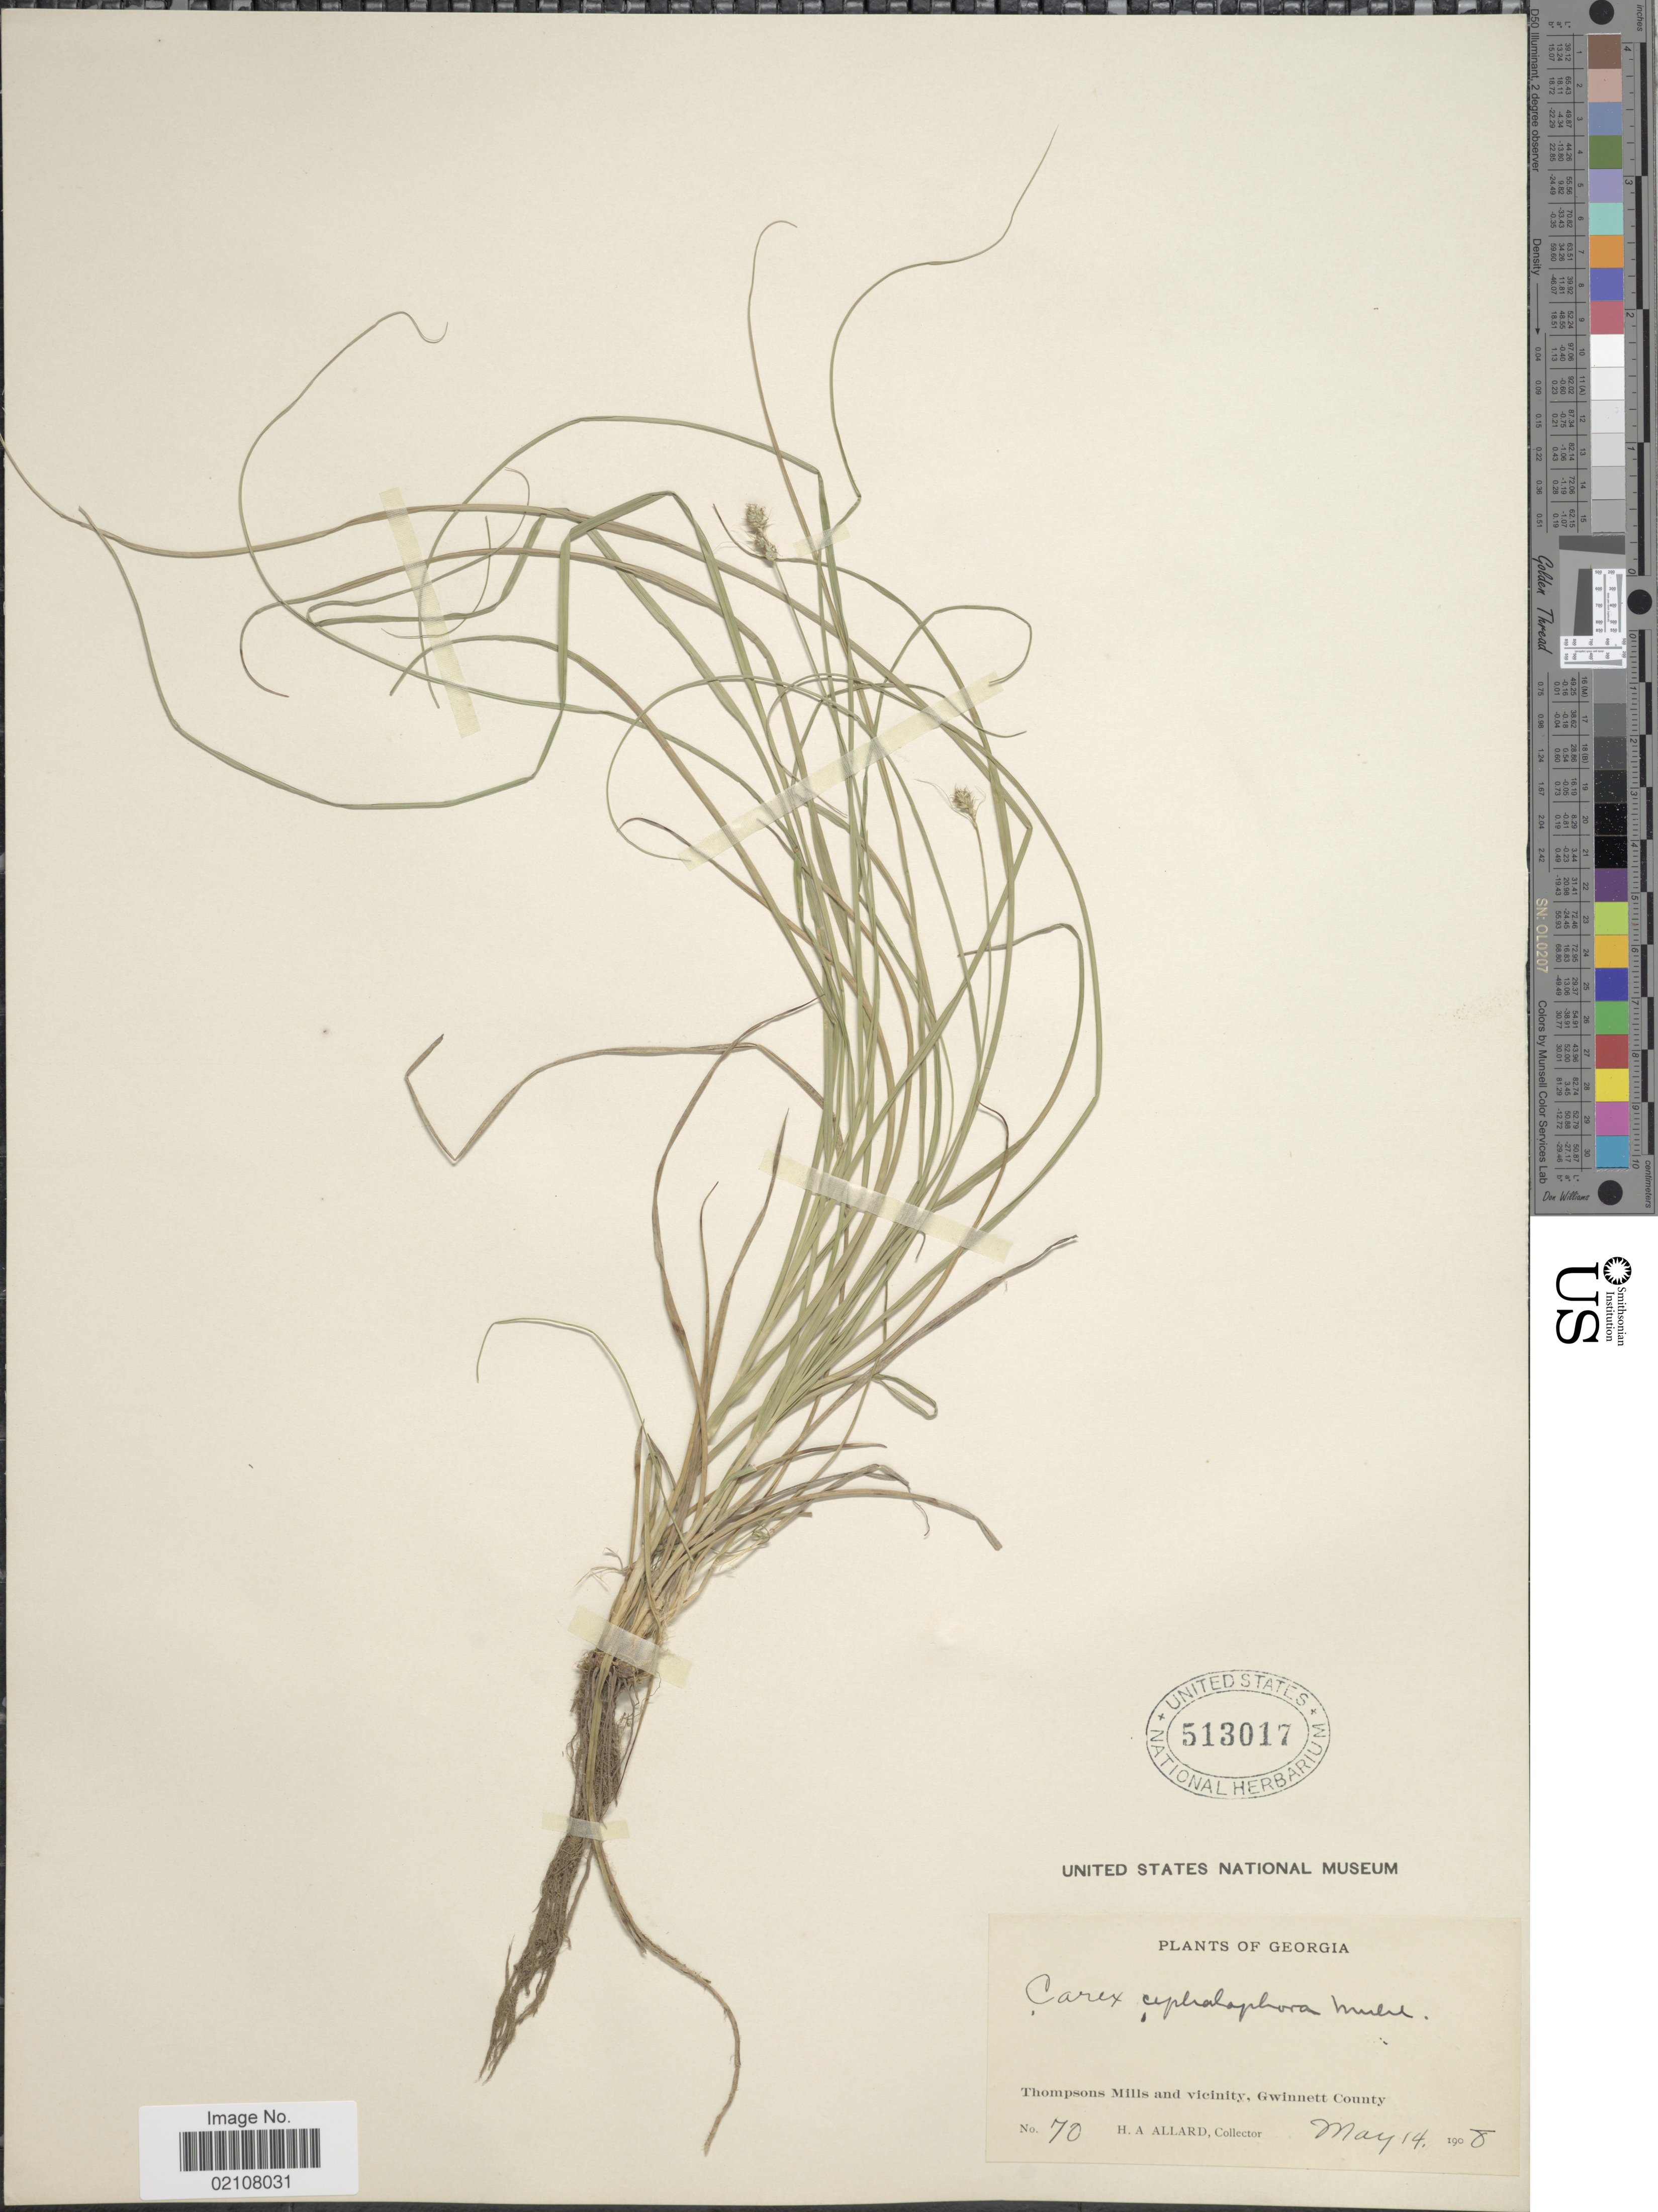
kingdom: Plantae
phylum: Tracheophyta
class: Liliopsida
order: Poales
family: Cyperaceae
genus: Carex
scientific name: Carex cephalophora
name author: Muhl. ex Willd.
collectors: H. A. Allard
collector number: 70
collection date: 1908-05-14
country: United States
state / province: Georgia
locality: Thompsons Mills and vicinity, Gwinett County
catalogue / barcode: US 513017